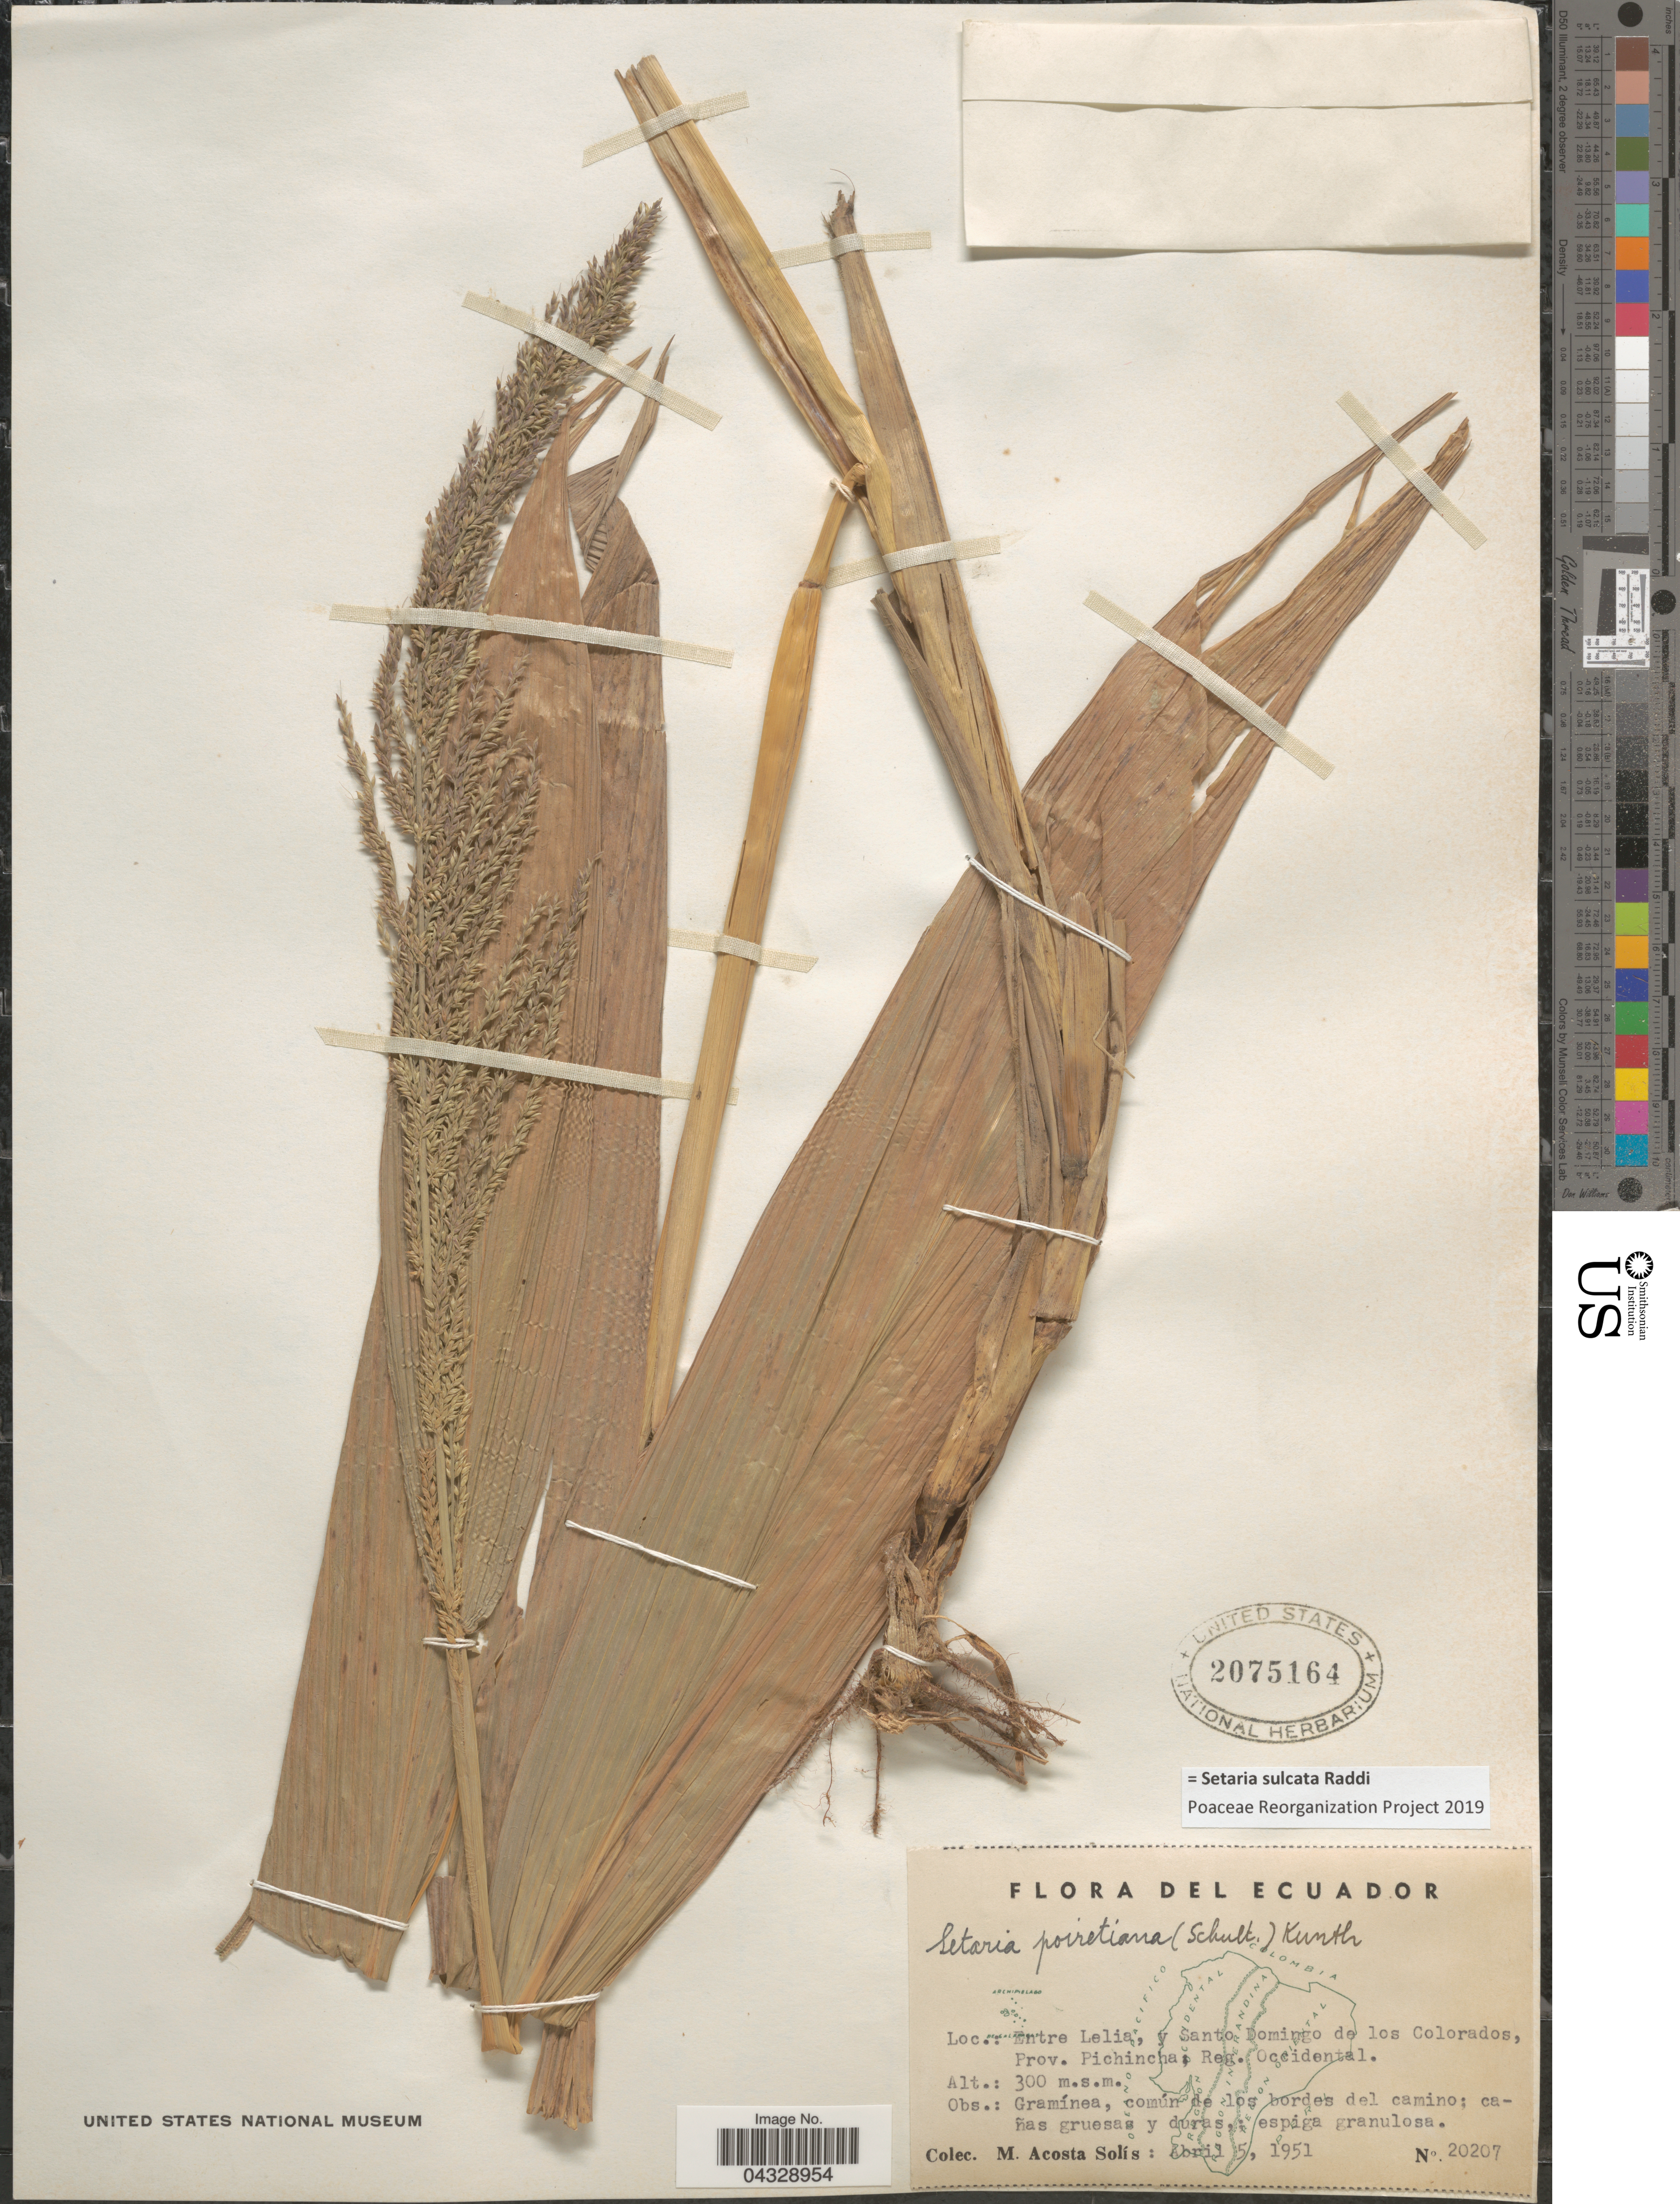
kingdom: Plantae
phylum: Tracheophyta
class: Liliopsida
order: Poales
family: Poaceae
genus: Setaria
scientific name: Setaria sulcata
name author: Raddi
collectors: M. Acosta Solis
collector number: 20207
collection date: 1951-04-05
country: Ecuador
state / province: Pichincha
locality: Entre Lelia; y Santo Domingo de los Colorados; Reg. Occidental.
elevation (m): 300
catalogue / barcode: US 2075164